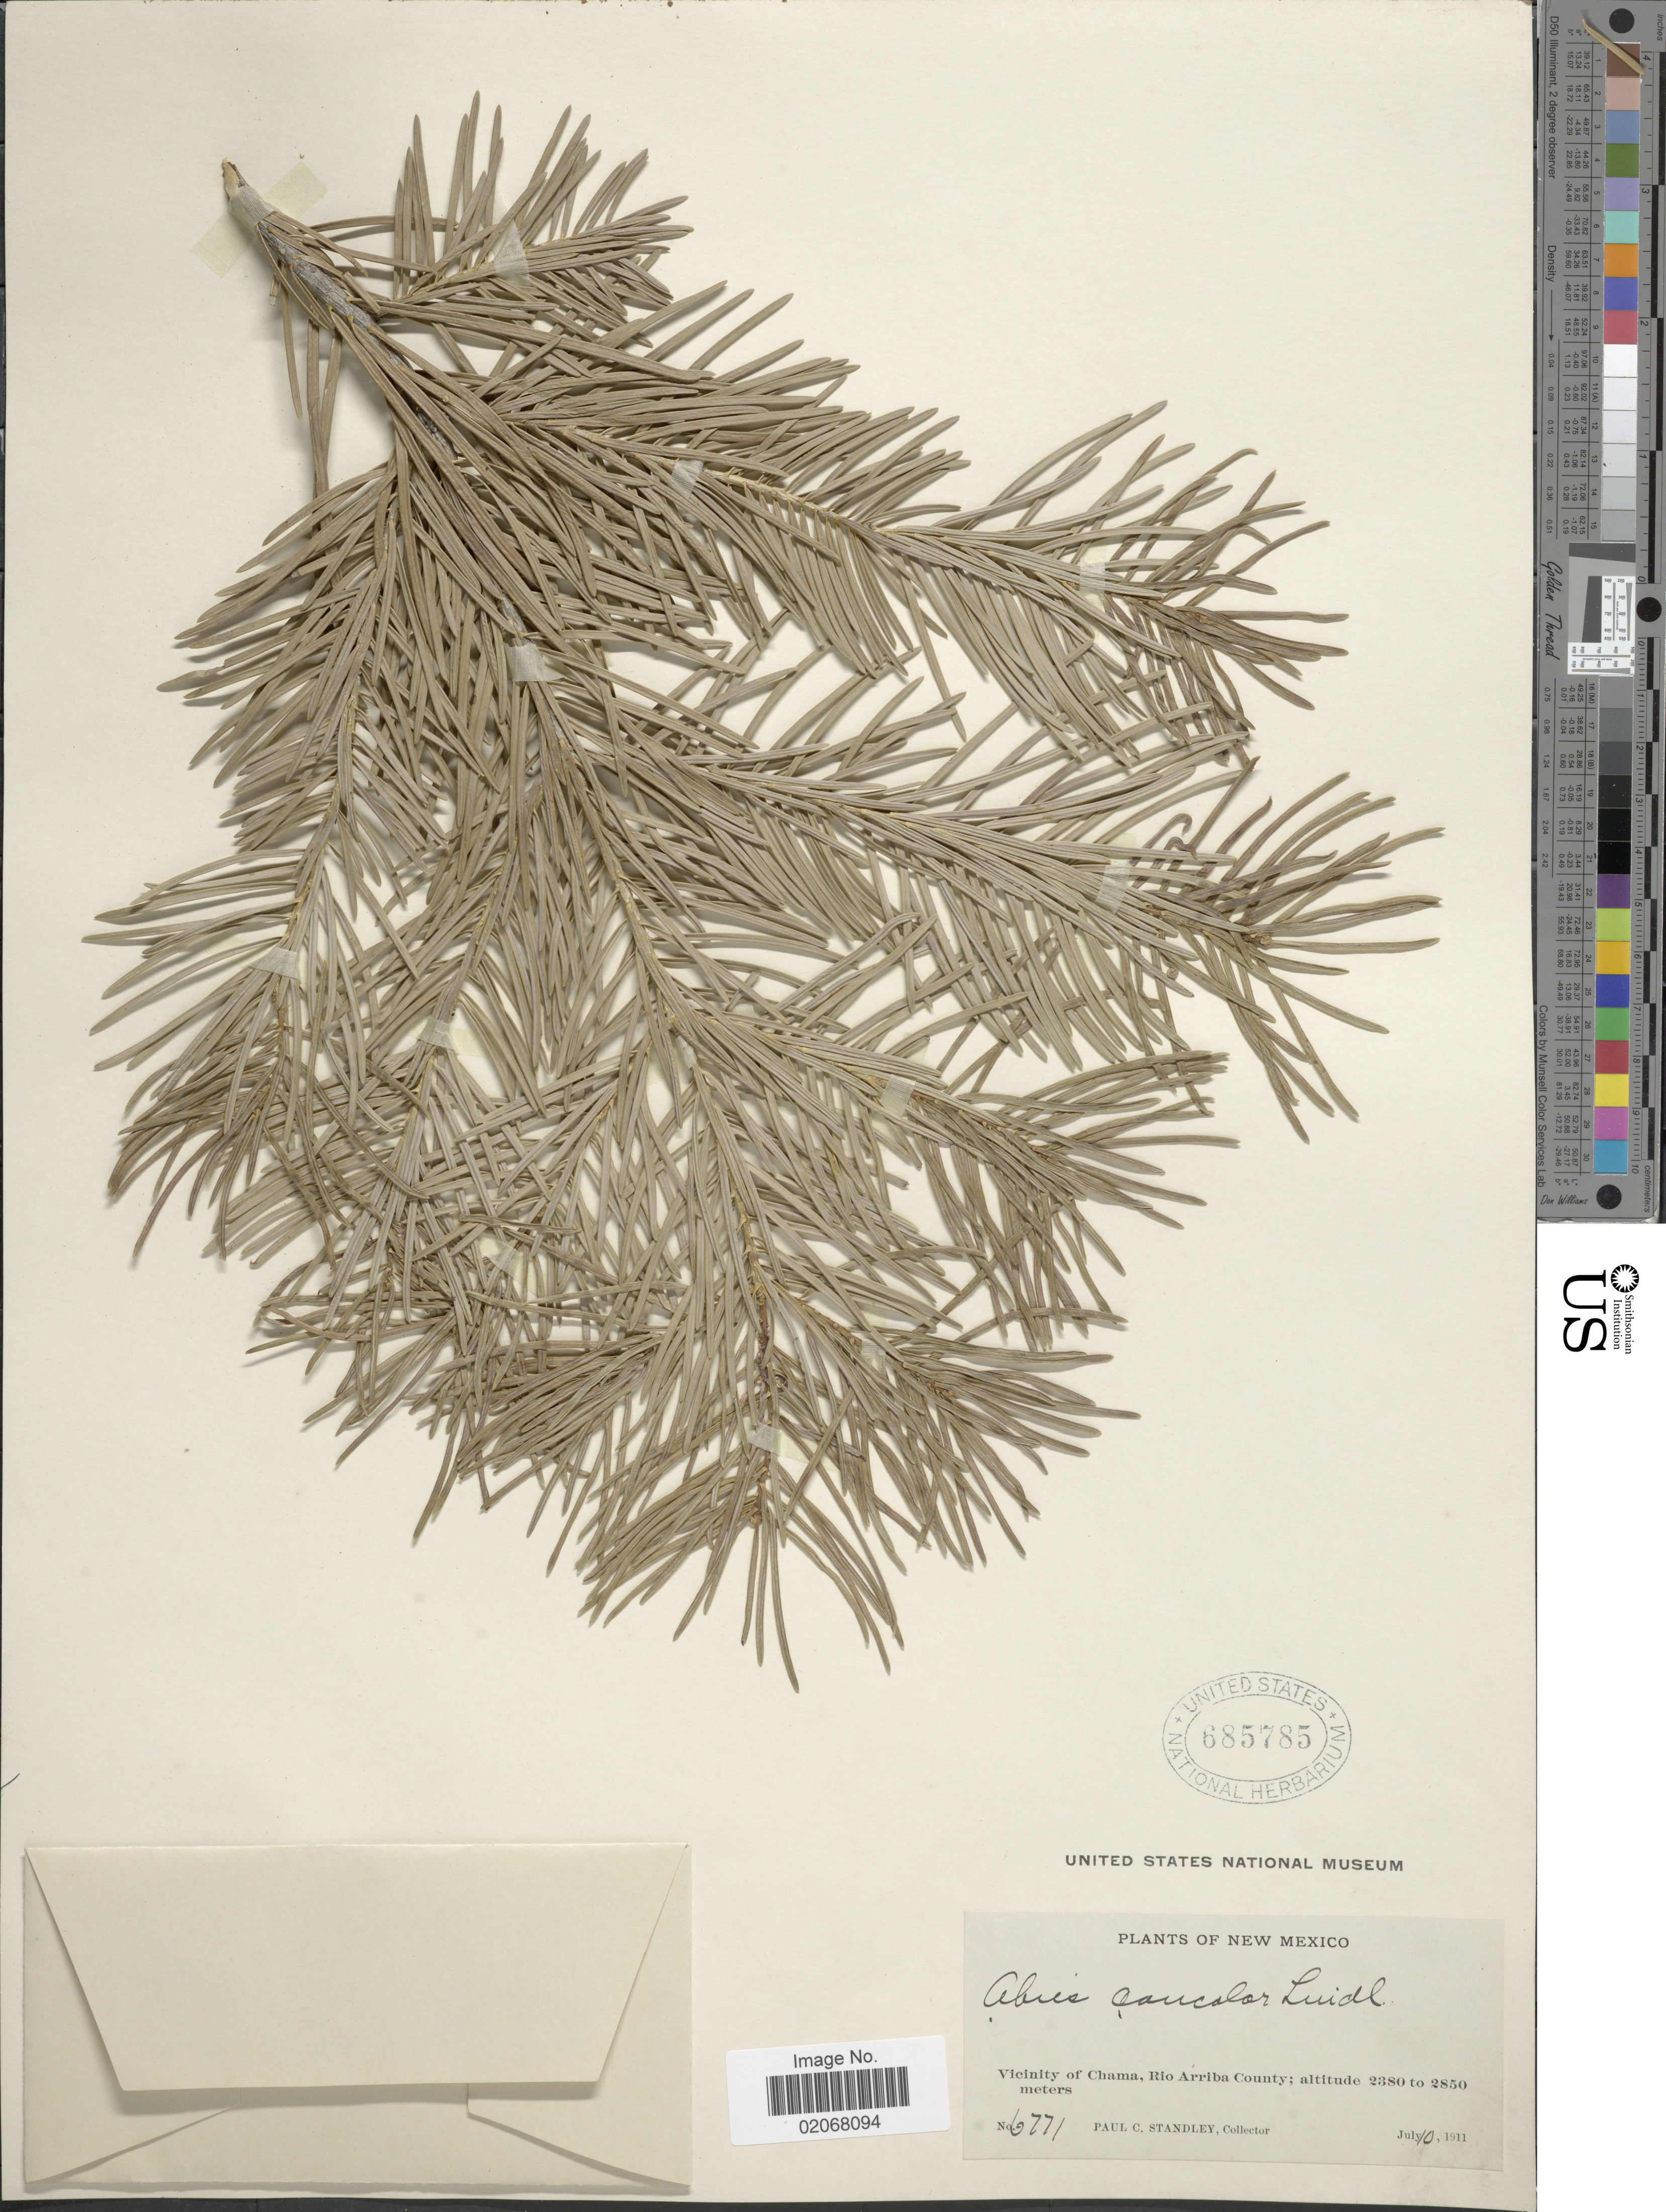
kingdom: Plantae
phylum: Tracheophyta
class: Pinopsida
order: Pinales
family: Pinaceae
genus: Abies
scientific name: Abies concolor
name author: (Gordon & Glend.) Lindl. ex Hildebr.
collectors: P. C. Standley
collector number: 6771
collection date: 1911-07-10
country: United States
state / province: New Mexico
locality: Vicinity of Chama, Rio Arriba County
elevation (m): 2380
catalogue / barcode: US 685785